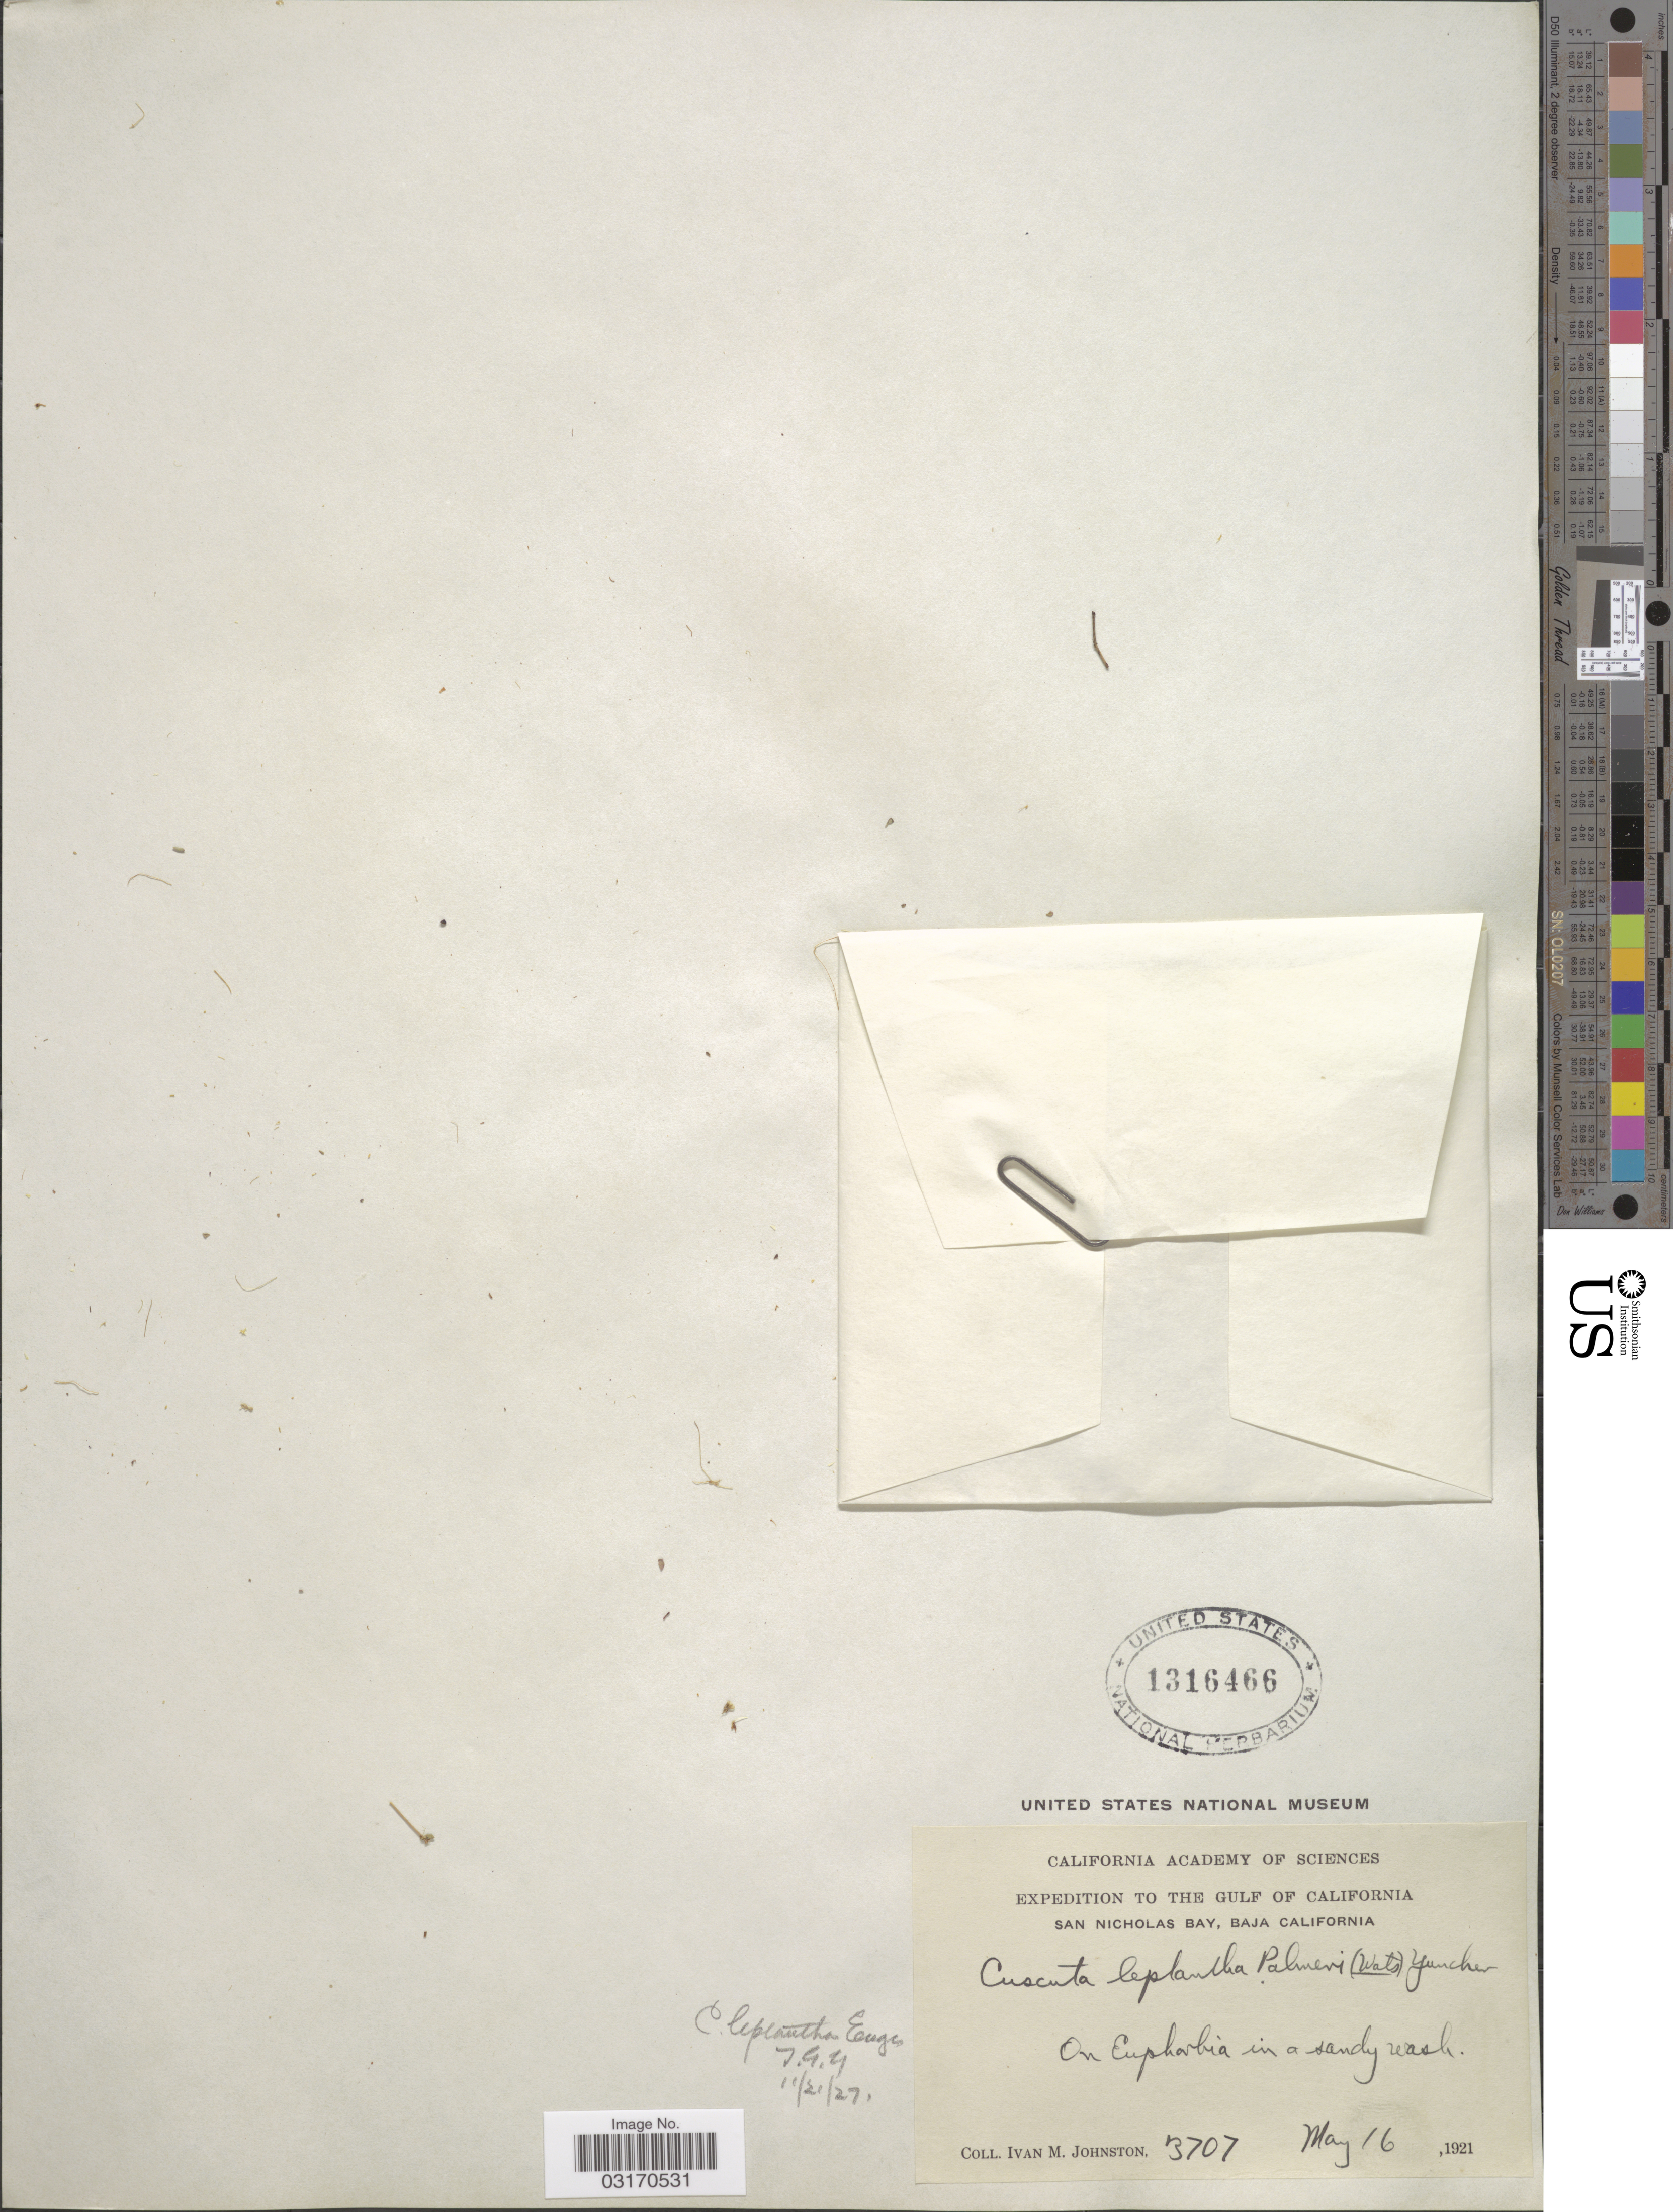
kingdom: Plantae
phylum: Tracheophyta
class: Magnoliopsida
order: Solanales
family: Convolvulaceae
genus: Cuscuta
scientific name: Cuscuta leptantha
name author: Engelm.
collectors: I.M. Johnston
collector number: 3707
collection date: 1921-05-16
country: Mexico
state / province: Baja California Sur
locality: The Gulf of California. San Nicholas Bay.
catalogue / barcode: US 1316466